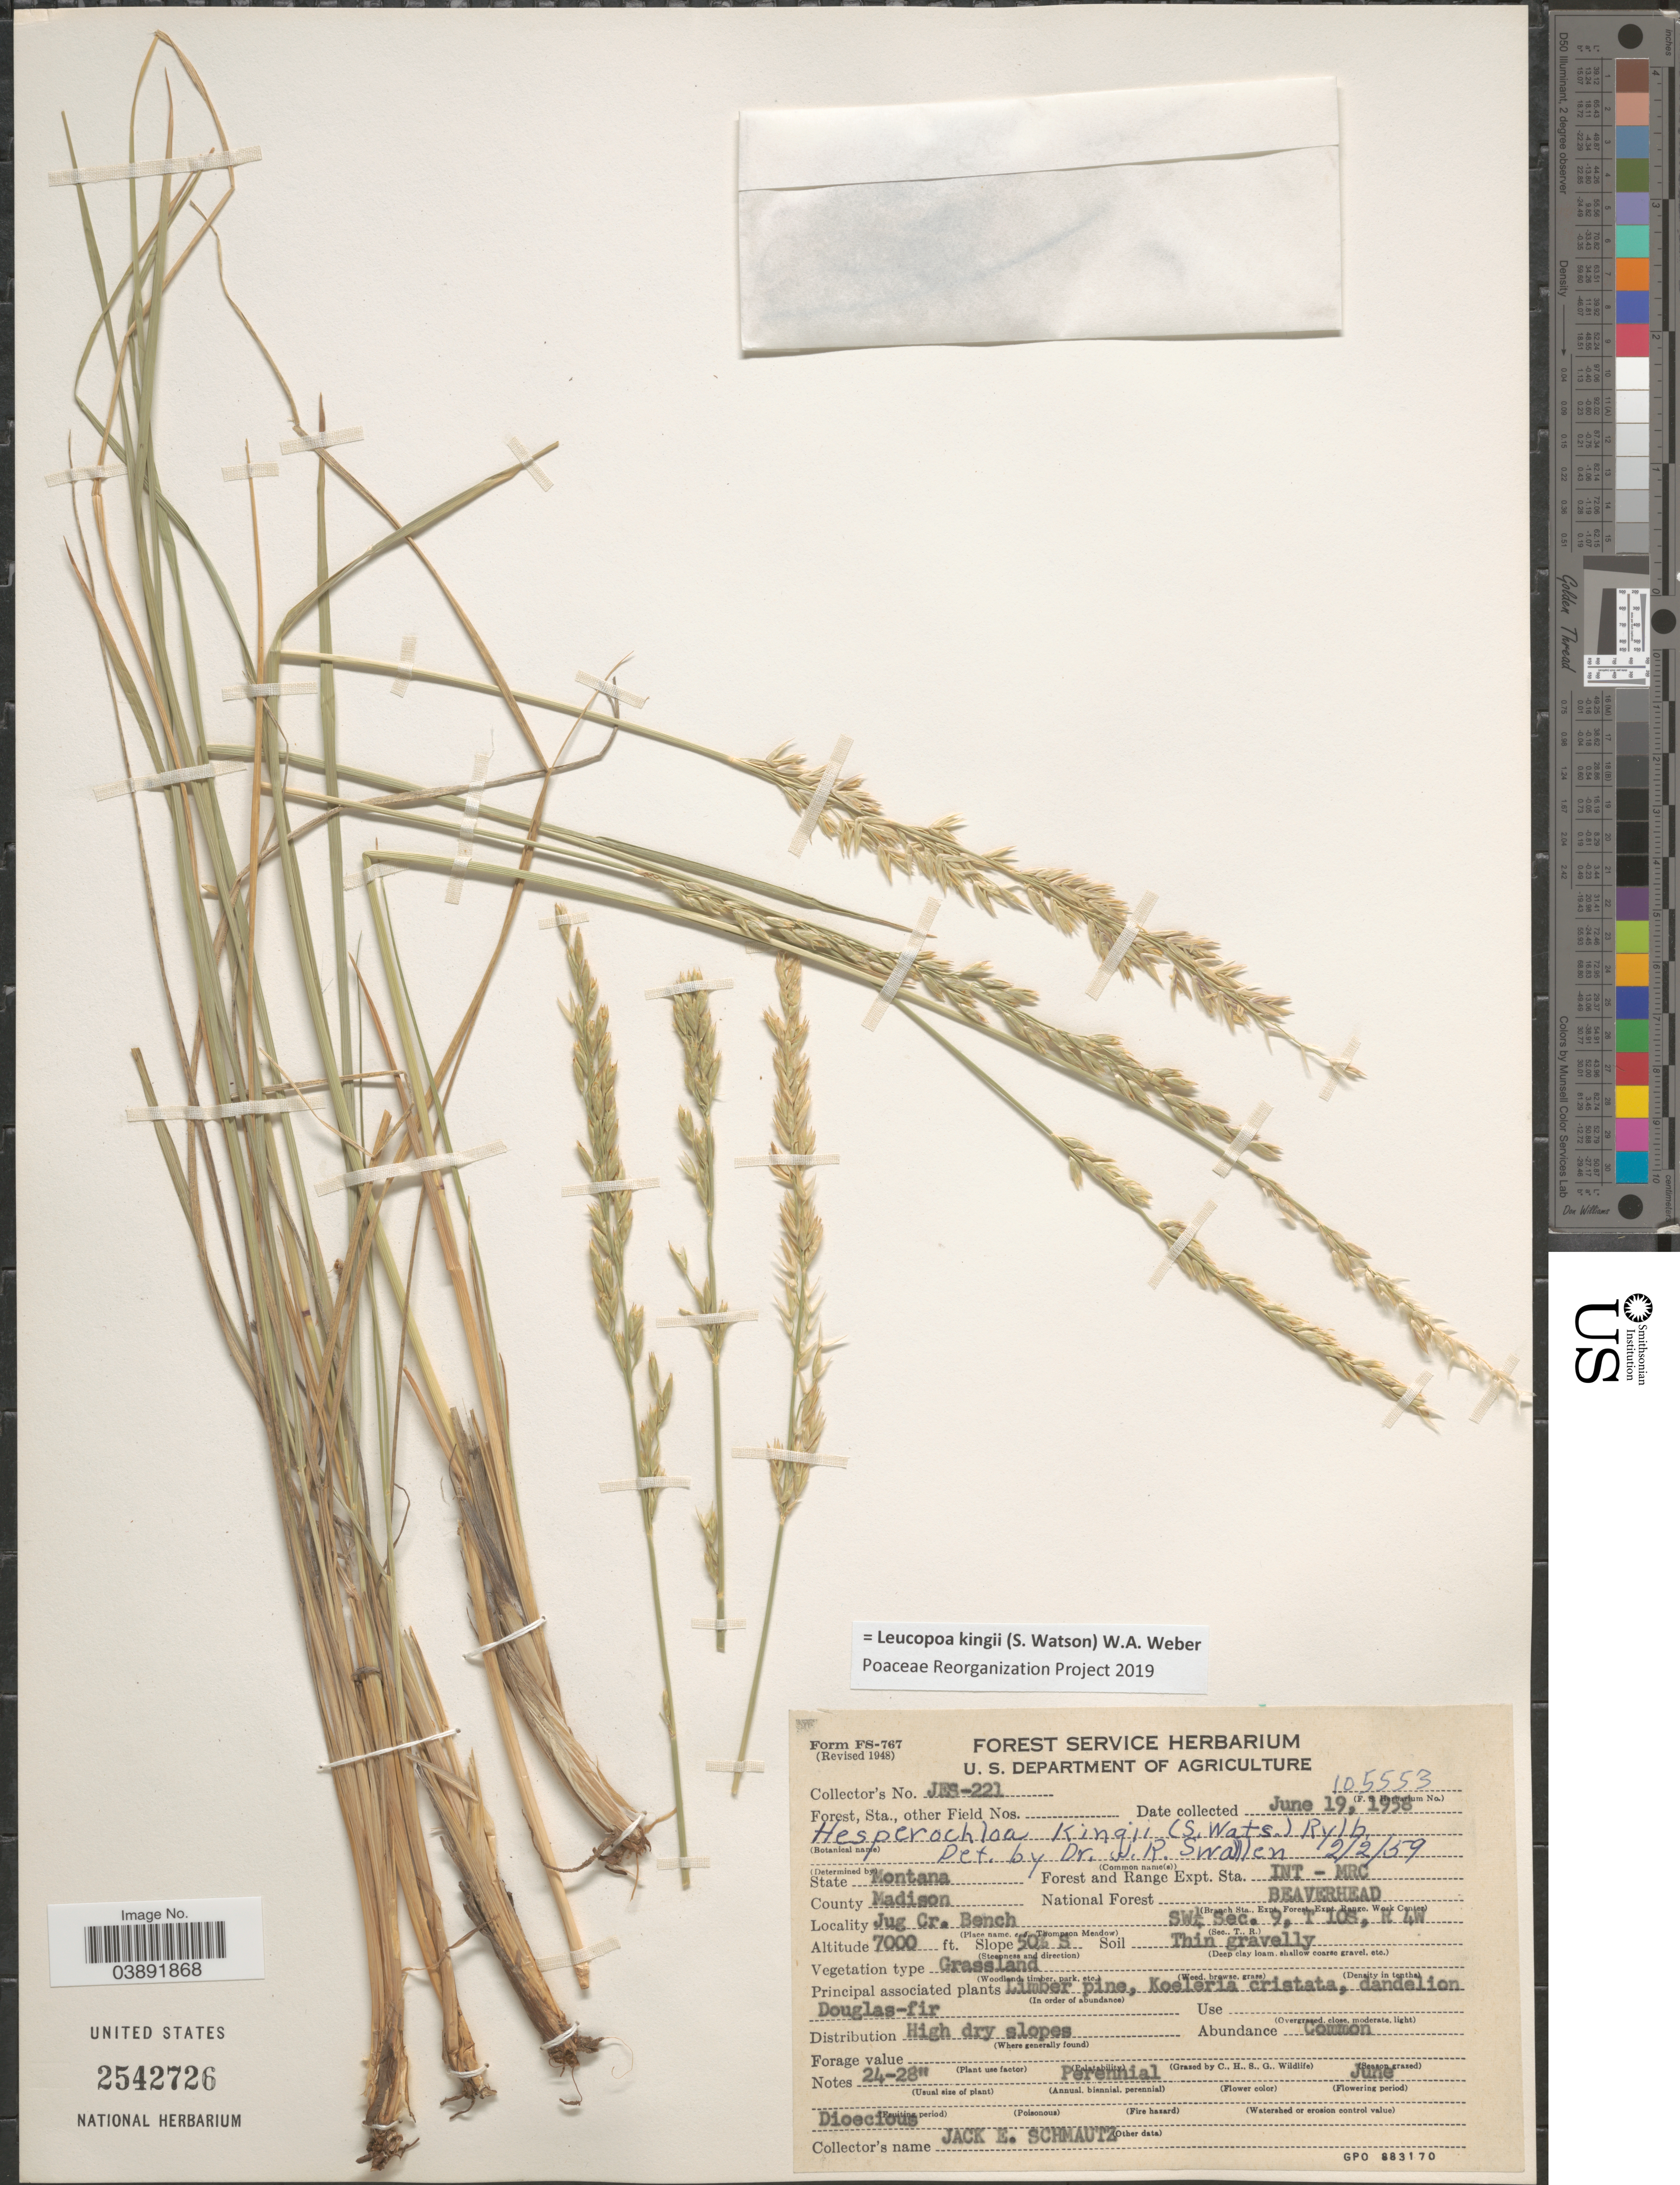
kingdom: Plantae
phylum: Tracheophyta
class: Liliopsida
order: Poales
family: Poaceae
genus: Hesperochloa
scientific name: Hesperochloa kingii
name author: (S. Watson) Rydb.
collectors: J. Schmautz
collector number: JES-221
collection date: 1958-06-19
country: United States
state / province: Montana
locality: Forest and Range Expt. Sta. INT-MRC. County Madison. National Forest Beaverhead. Jug Cr. Bench, SW¼ Sec. 9m T 10S, R 4W. Slope 50% S.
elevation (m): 2134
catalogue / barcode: US 2542726